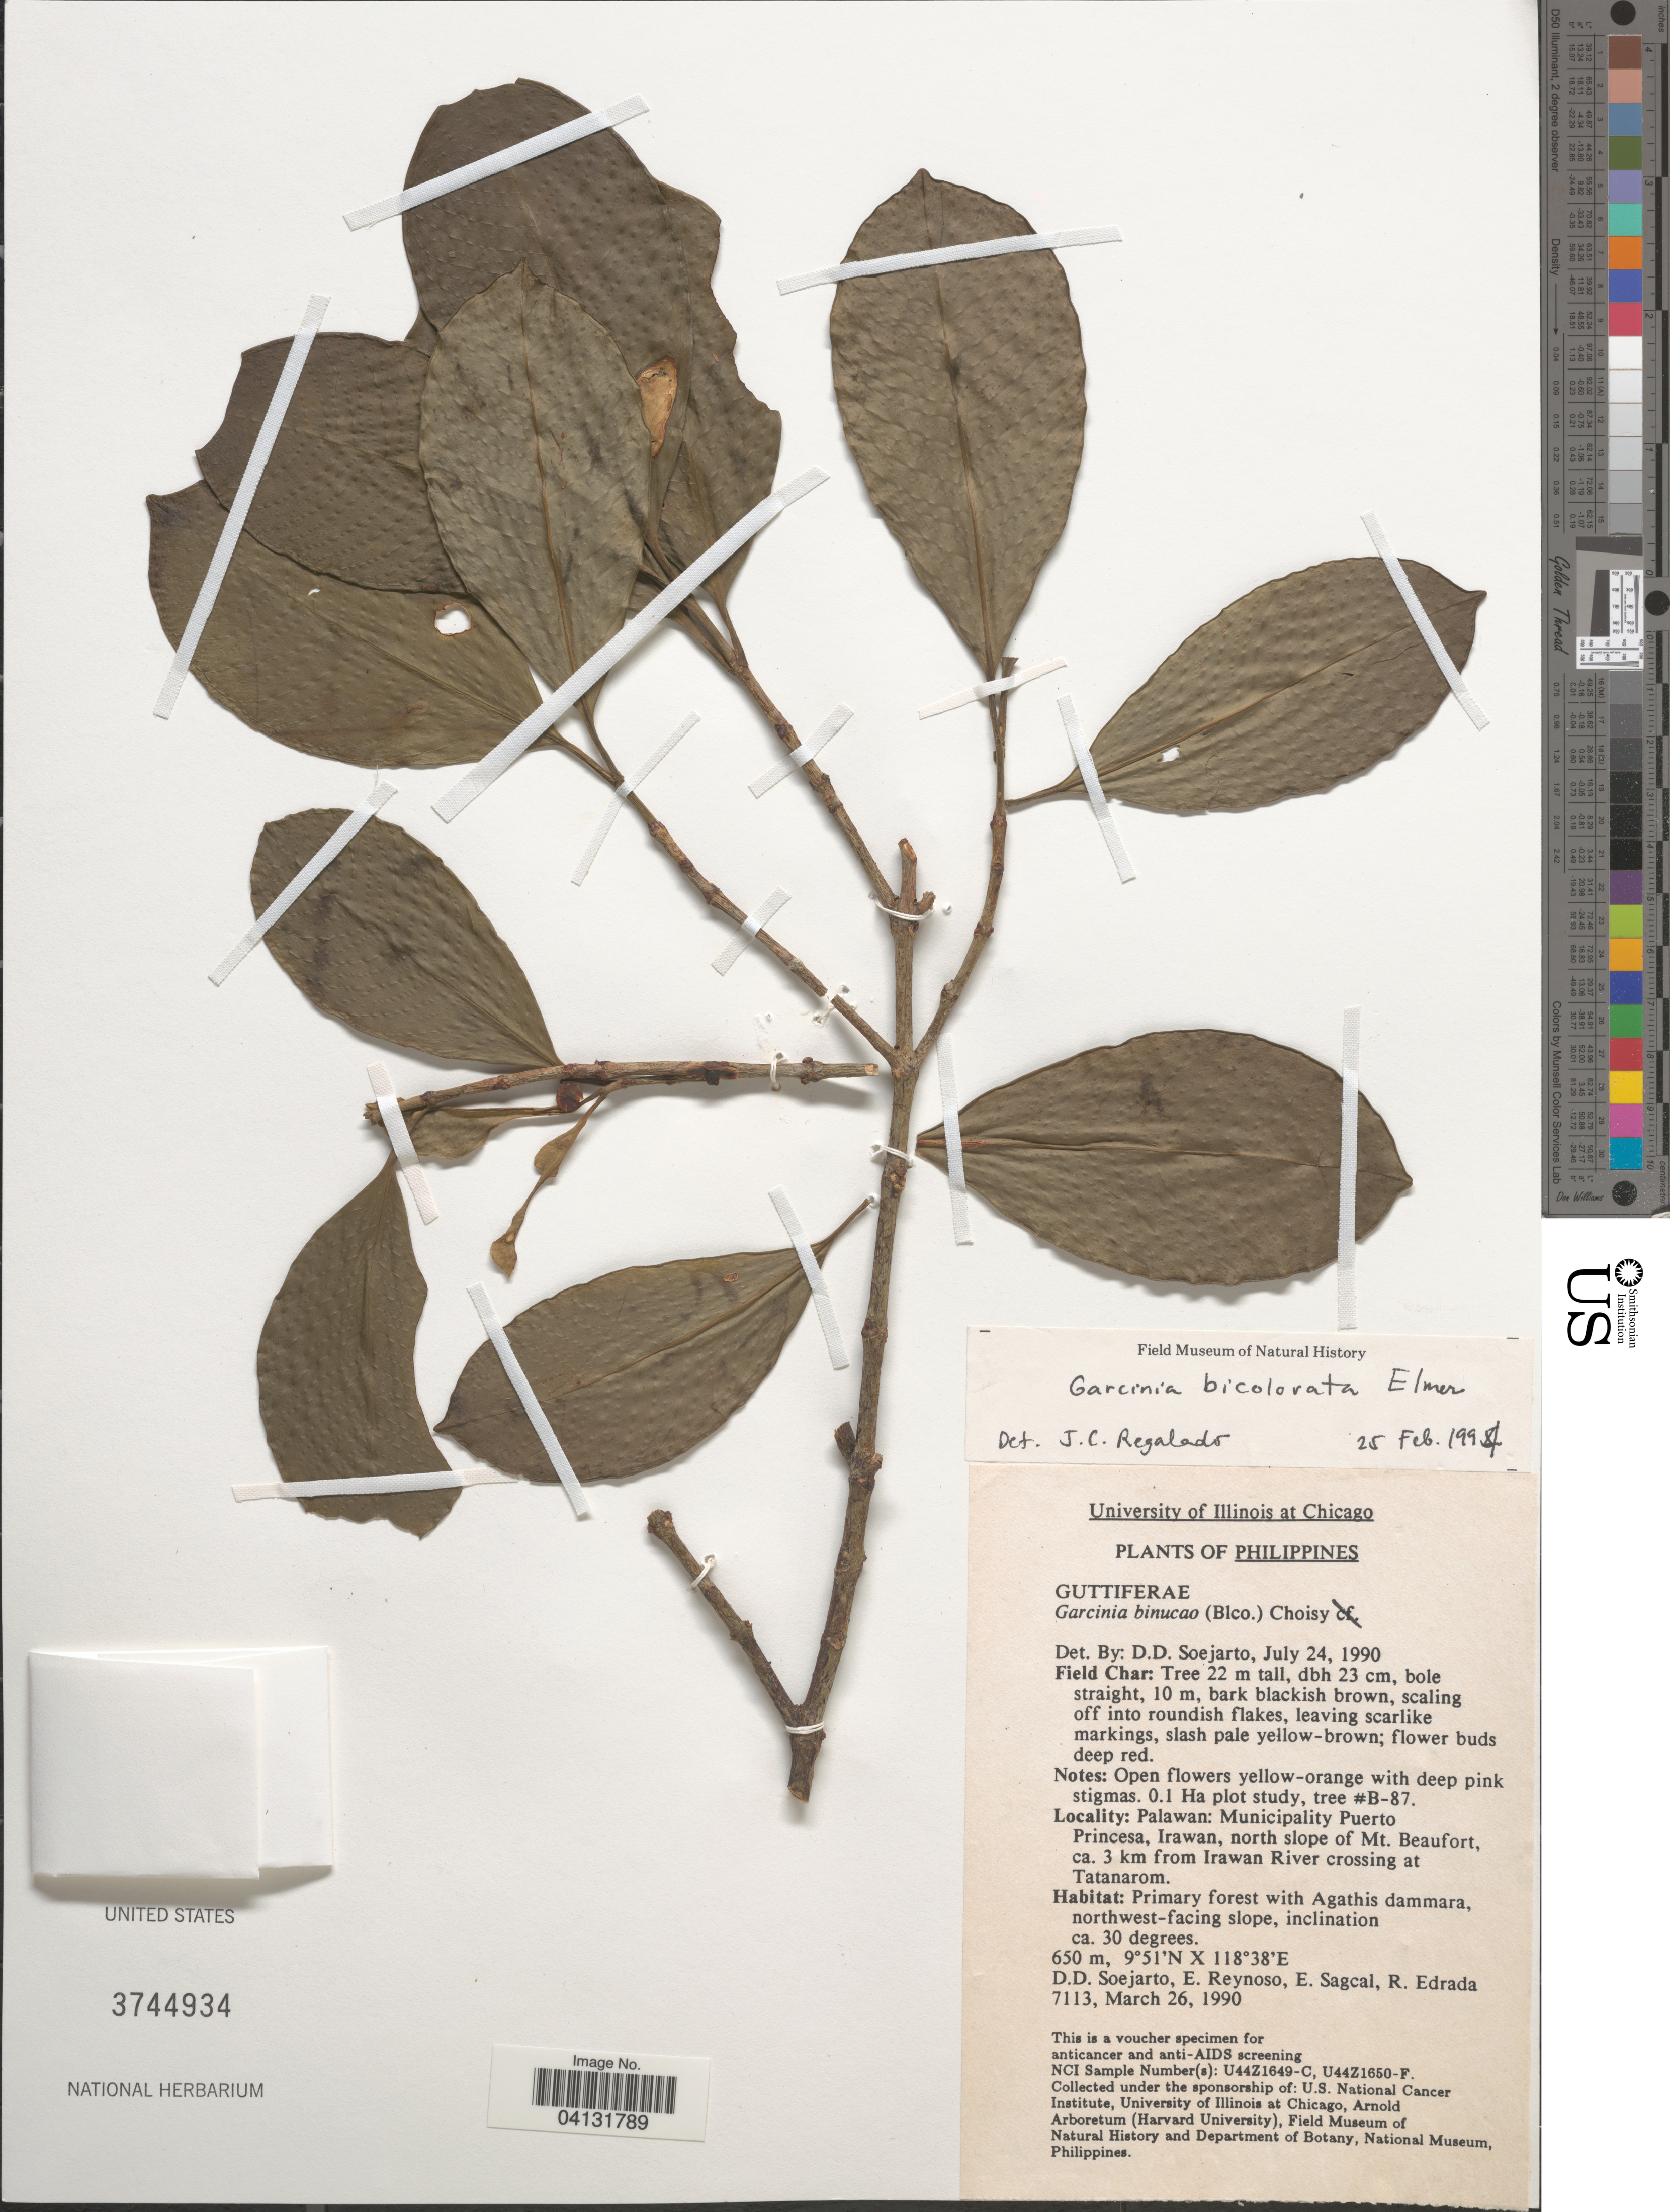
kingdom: Plantae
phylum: Tracheophyta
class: Magnoliopsida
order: Malpighiales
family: Clusiaceae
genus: Garcinia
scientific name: Garcinia bicolorata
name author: Elmer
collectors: E. Reynoso, E. Sagcal & R. Edrada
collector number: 7113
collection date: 1990-03-26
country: Philippines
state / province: Mimaropa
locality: Palawan: Municipality Puerto Princesa, Irawan, north slope of Mt. Beaufort, ca. 3 km from Irawan River crossing at Tatanarom. Northwest-facing slope.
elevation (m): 650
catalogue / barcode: US 3744934